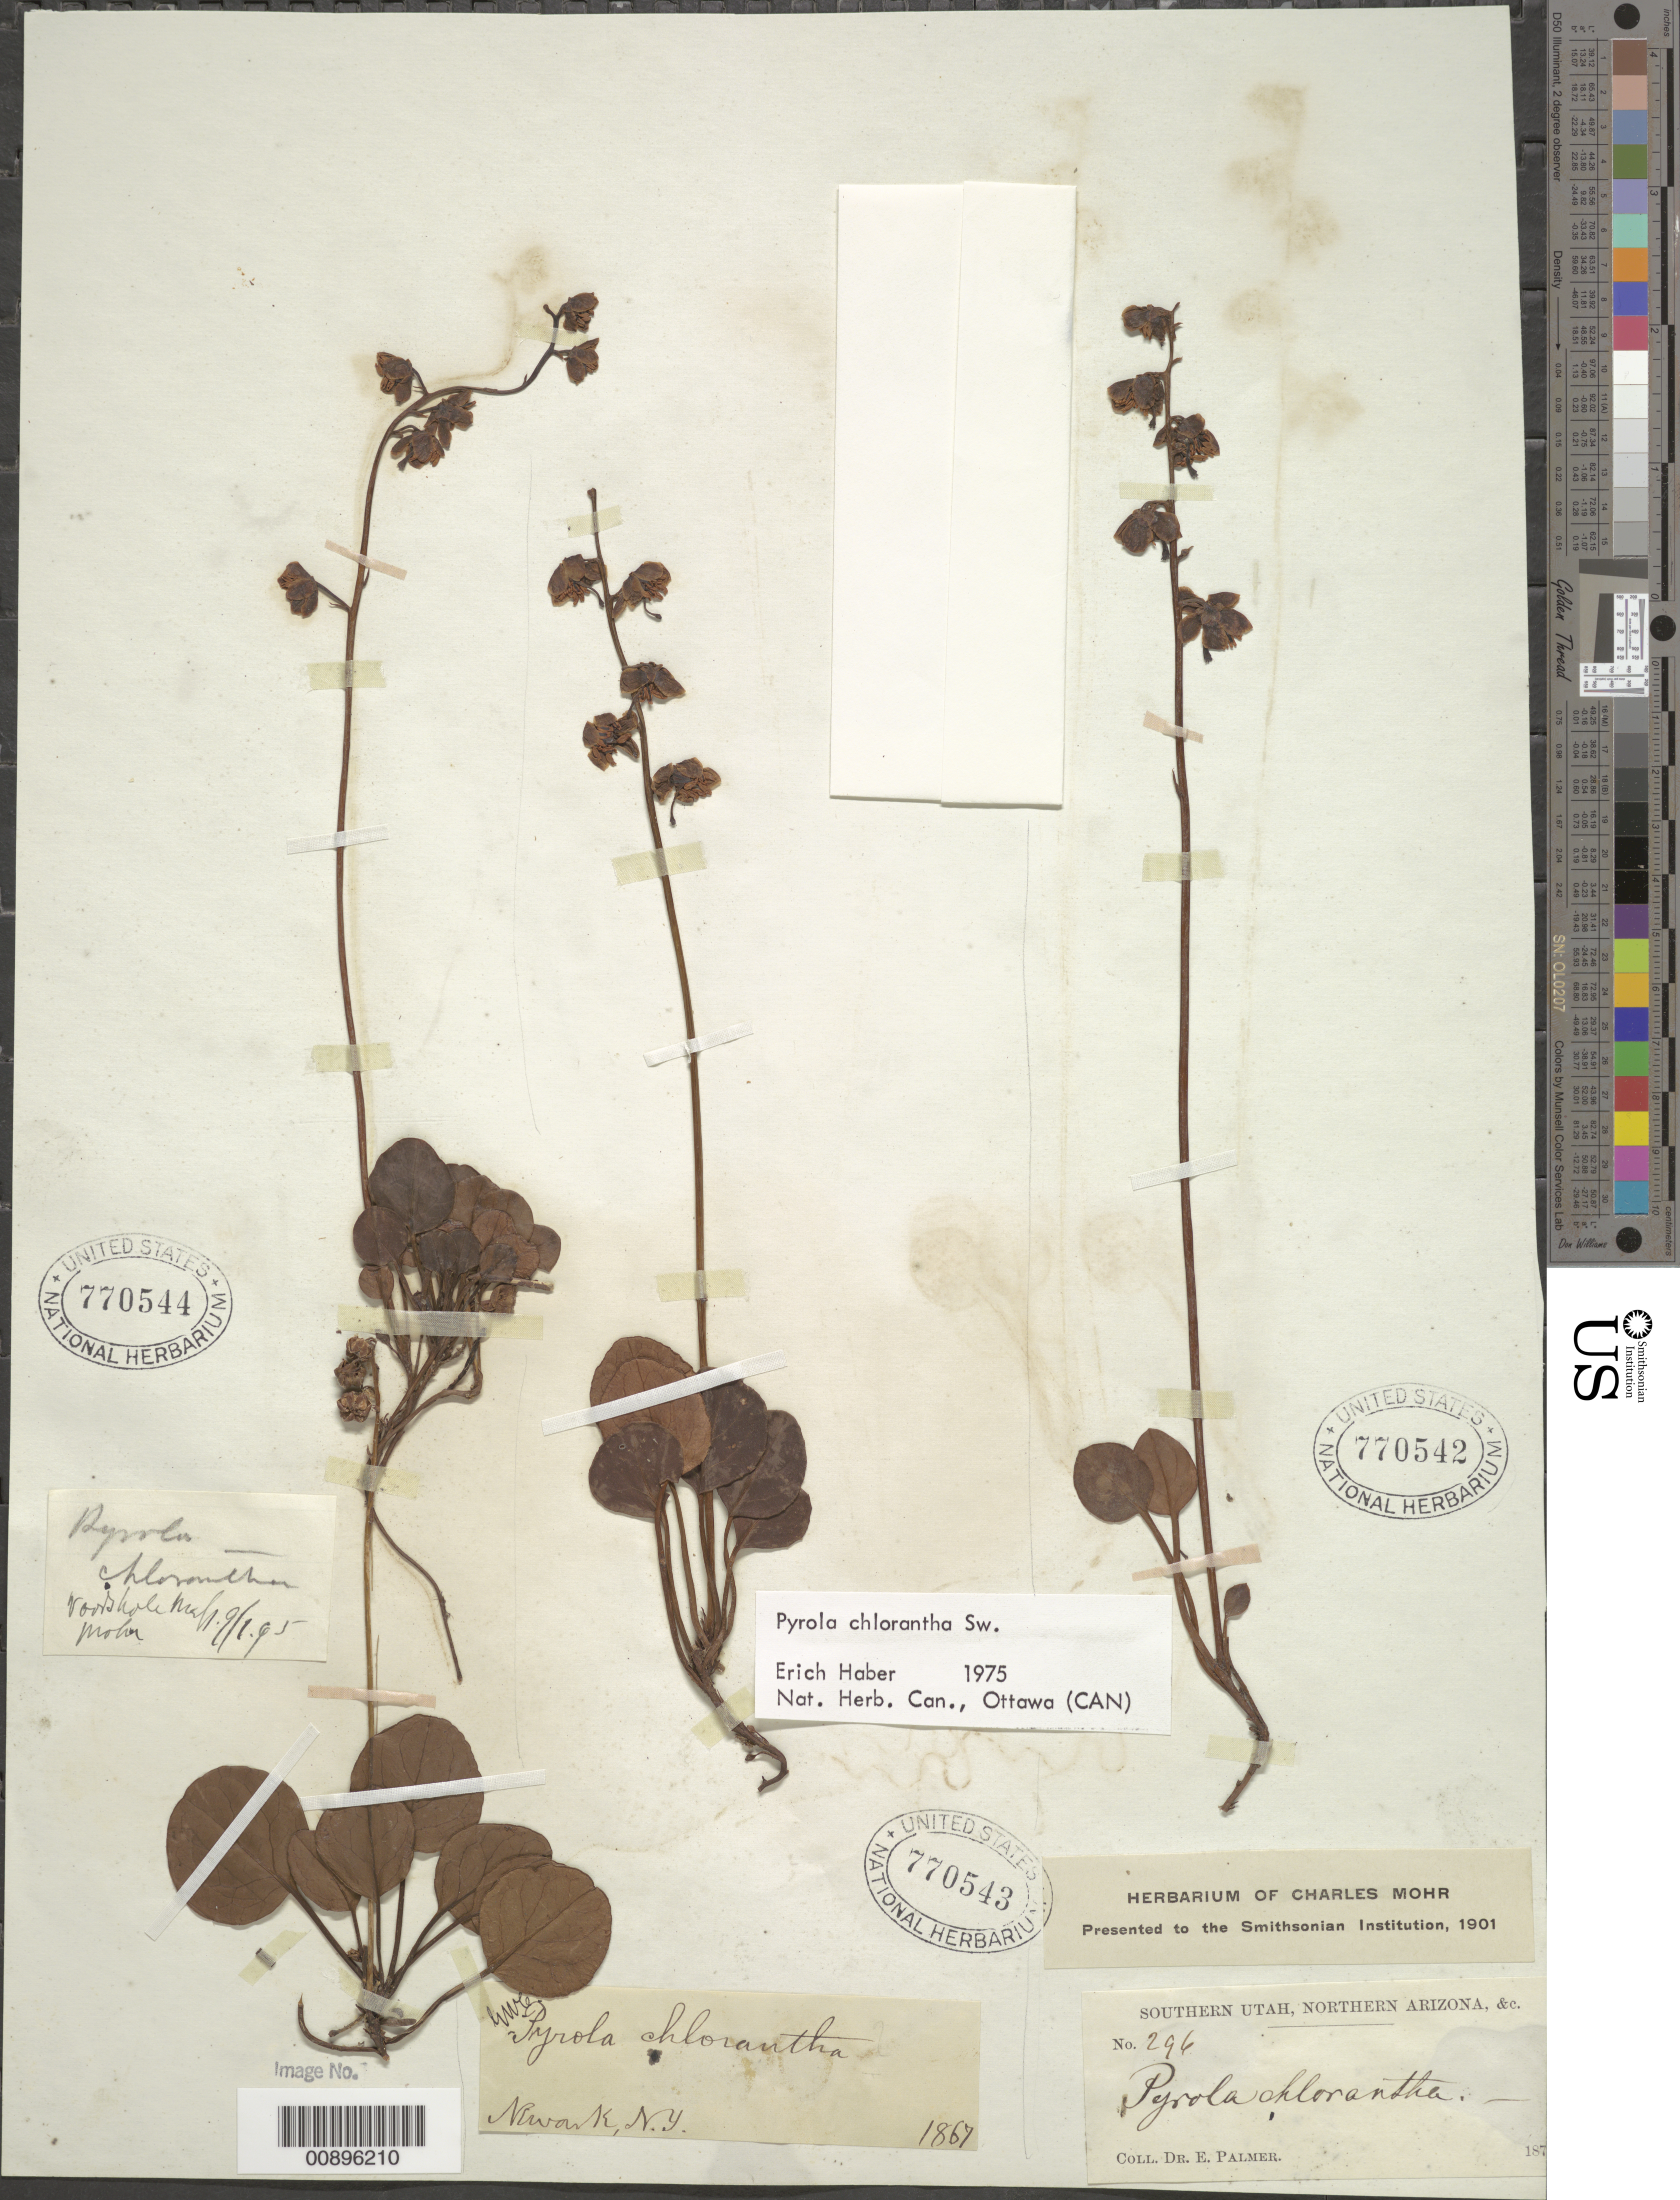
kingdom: Plantae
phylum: Tracheophyta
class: Magnoliopsida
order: Ericales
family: Ericaceae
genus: Pyrola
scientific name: Pyrola chlorantha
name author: Sw.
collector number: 2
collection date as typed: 1867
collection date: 1867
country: United States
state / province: New York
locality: Newark, New York.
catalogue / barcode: US 770543